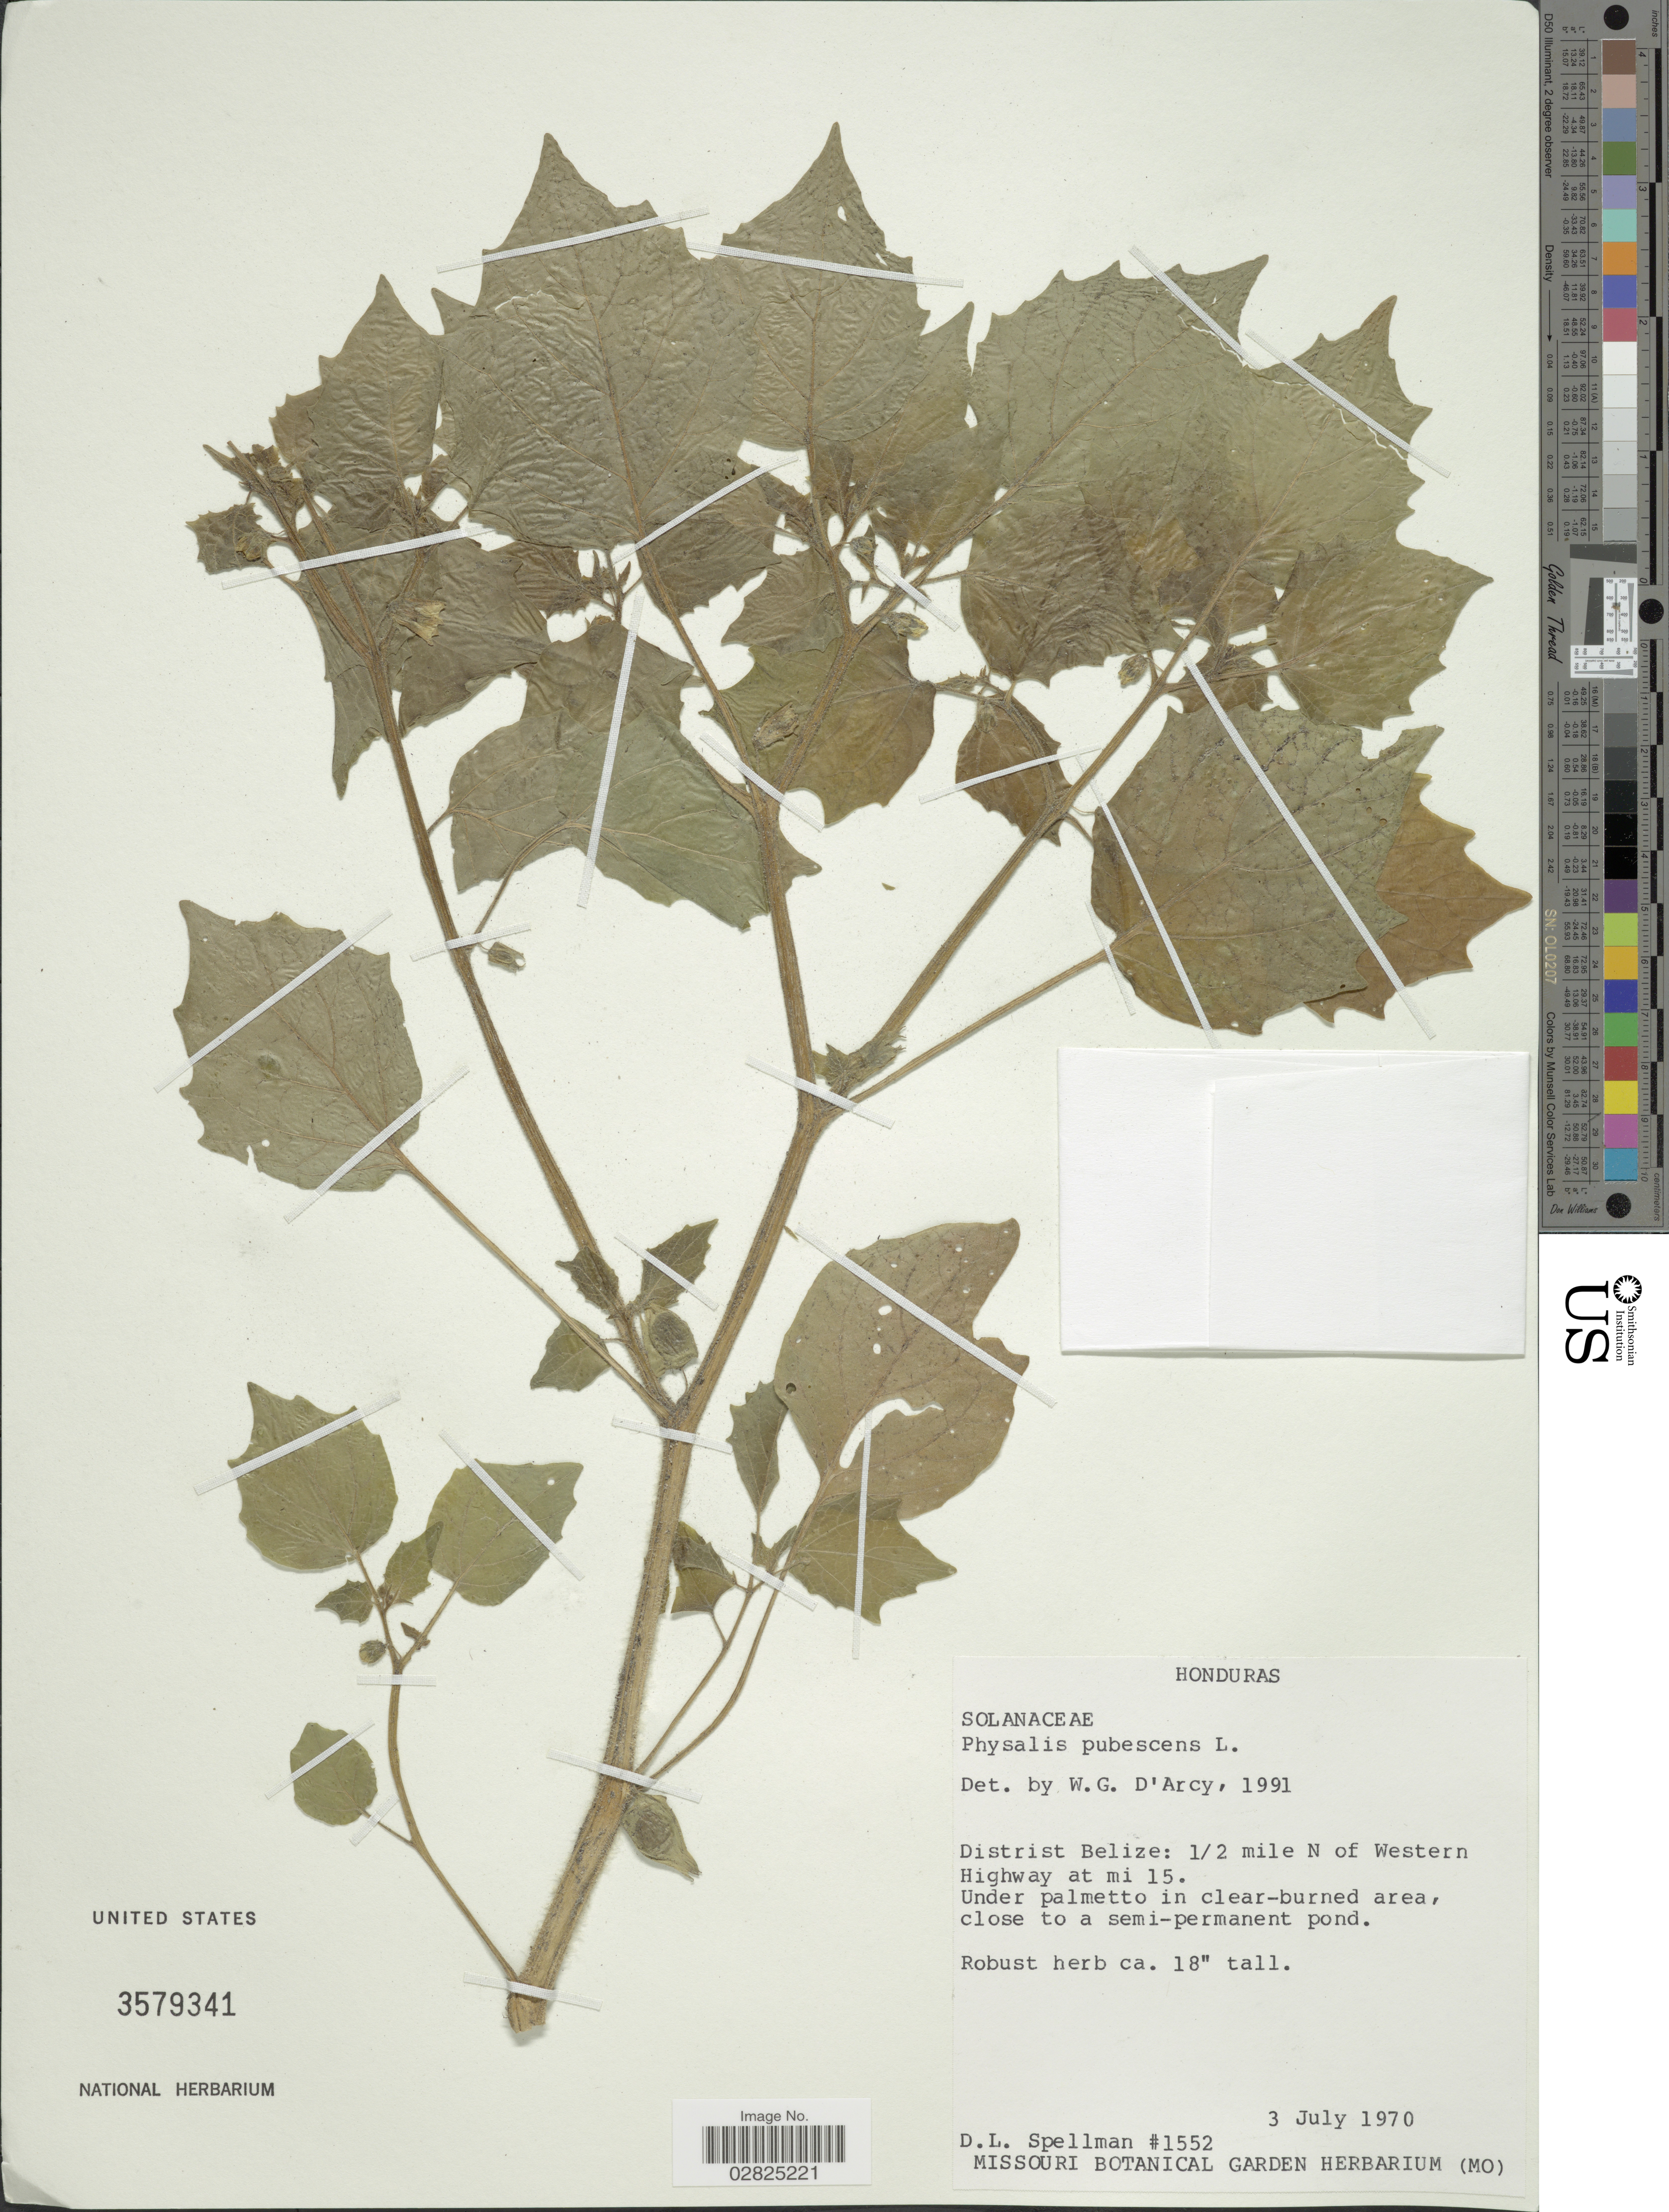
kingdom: Plantae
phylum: Tracheophyta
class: Magnoliopsida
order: Solanales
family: Solanaceae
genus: Physalis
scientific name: Physalis pubescens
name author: L.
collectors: D. L. Spellman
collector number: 1552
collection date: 1970-07-03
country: Belize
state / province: Belize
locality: District Belize: 1/2 mile N of Western Highway at mi 15.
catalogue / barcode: US 3579341